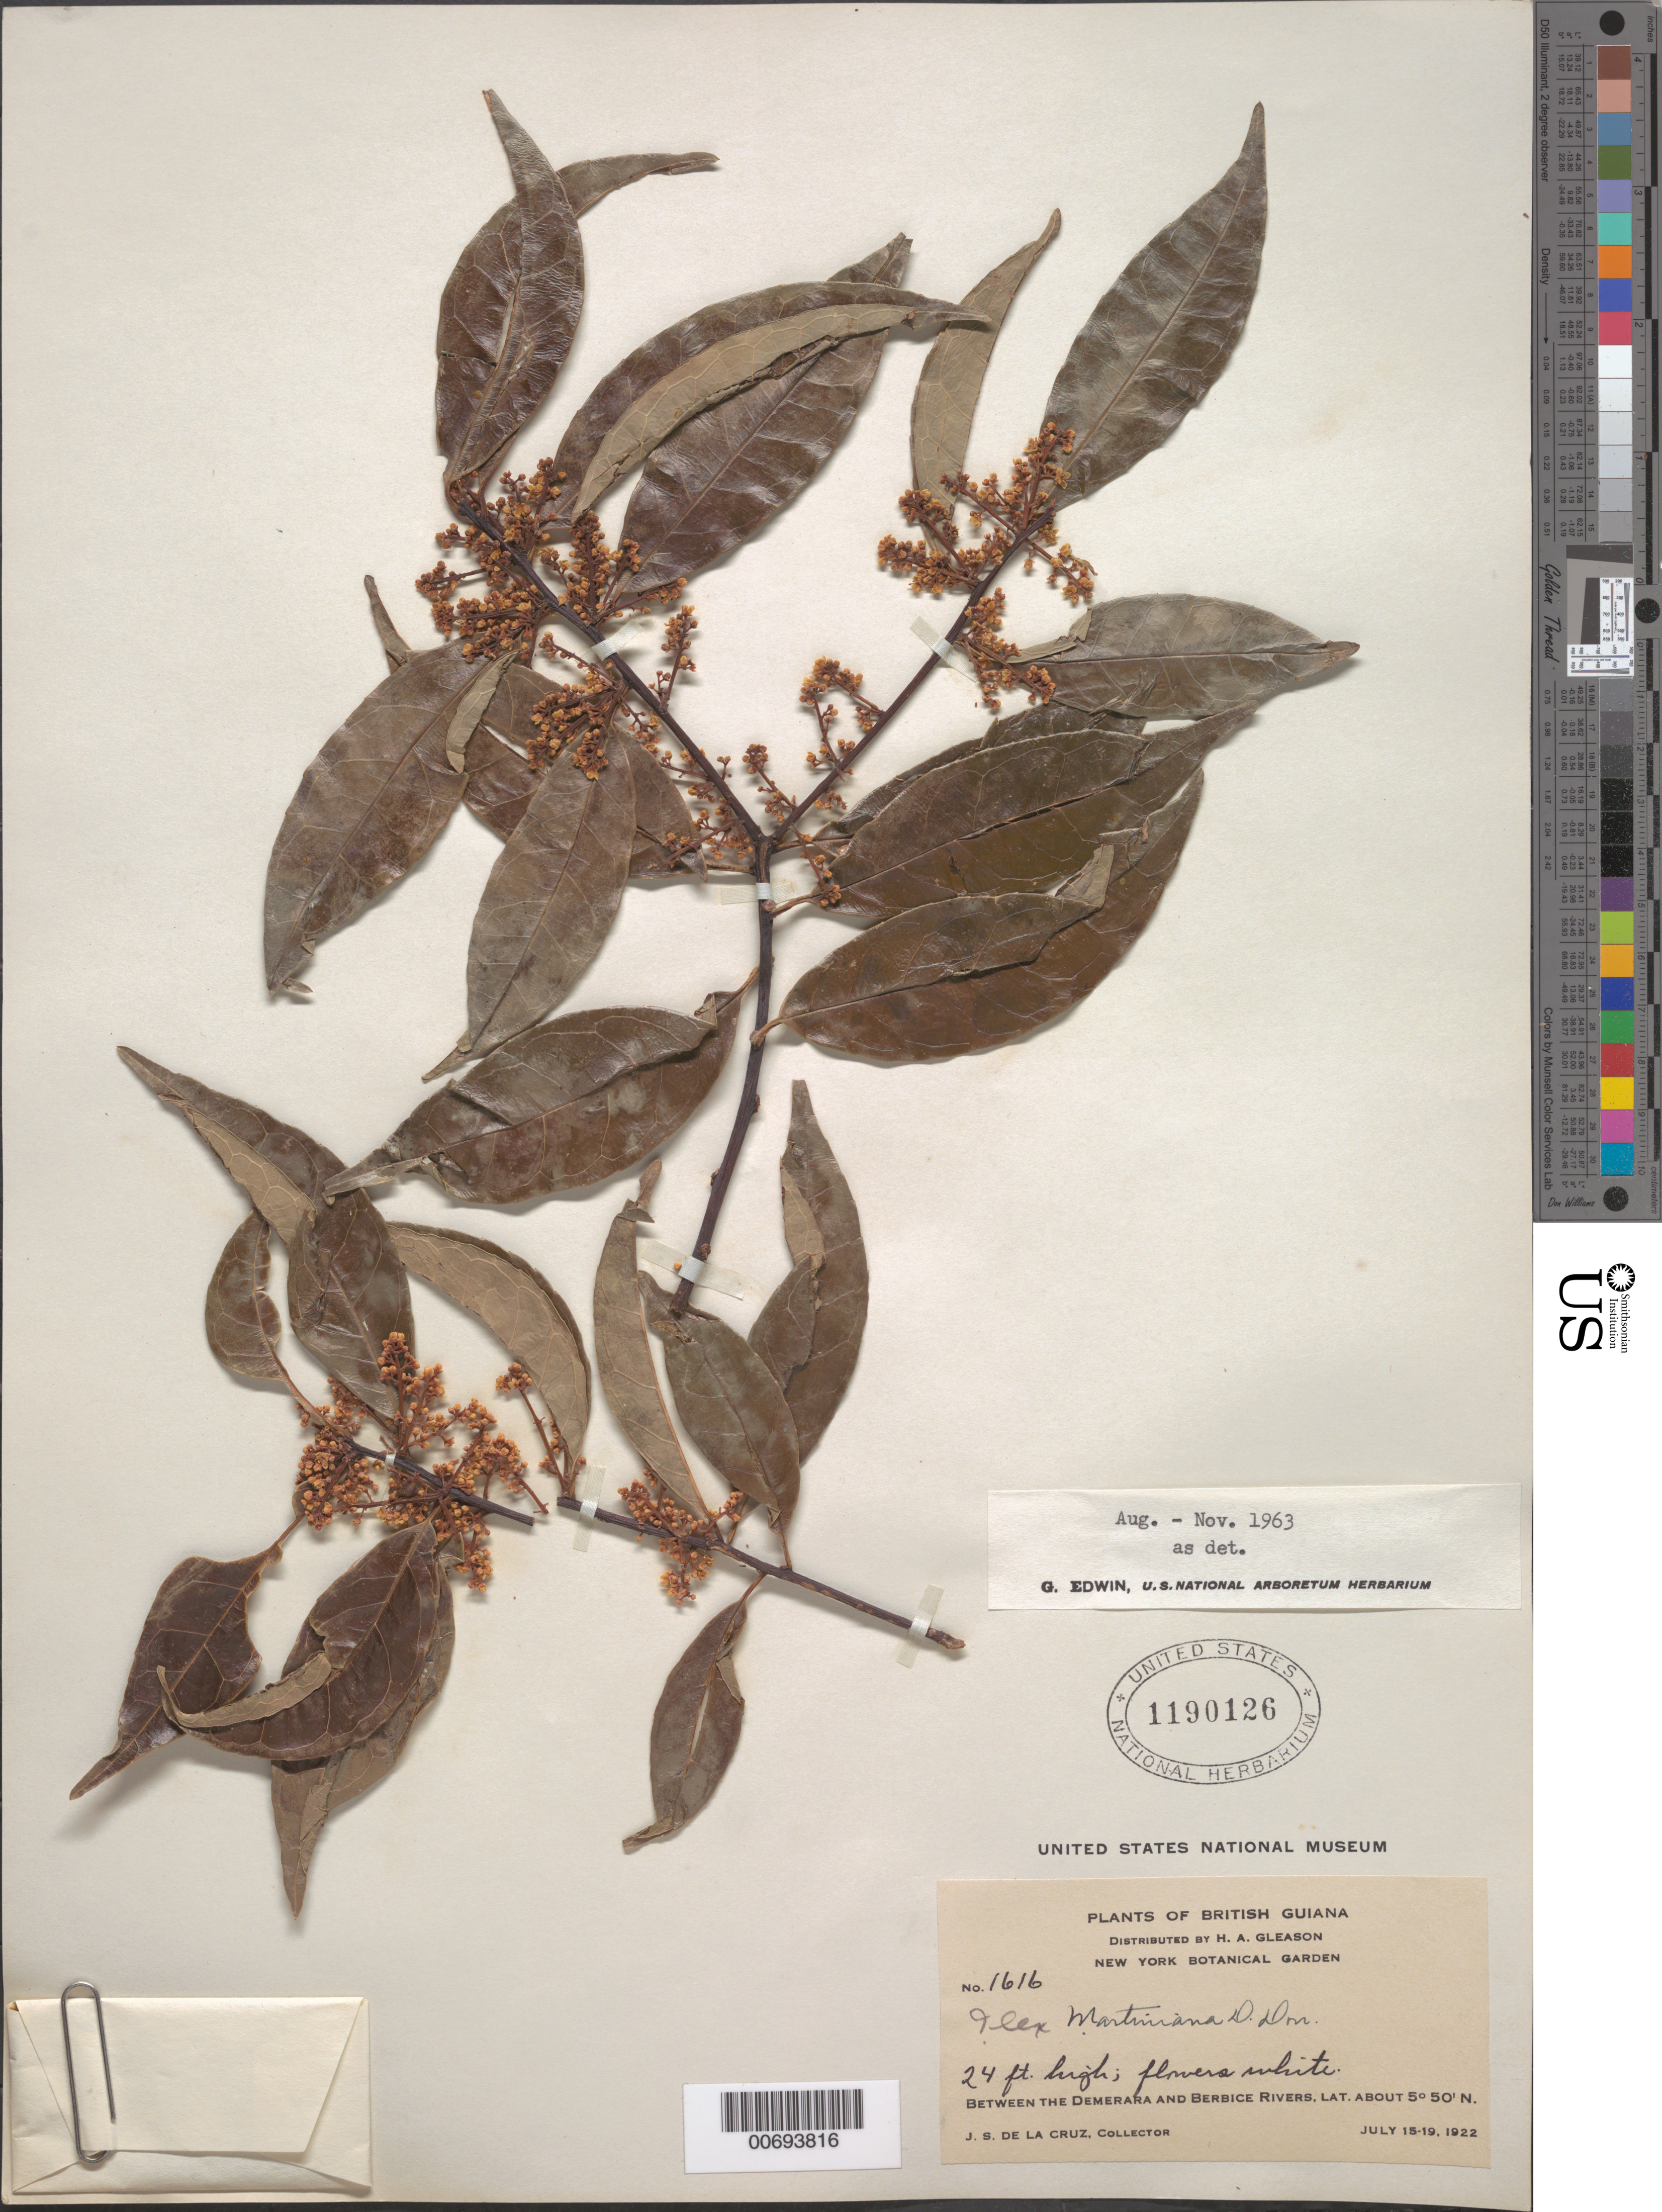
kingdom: Plantae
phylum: Tracheophyta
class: Magnoliopsida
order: Aquifoliales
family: Aquifoliaceae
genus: Ilex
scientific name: Ilex martiniana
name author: D. Don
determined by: Edwin, G.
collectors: J. S. de la Cruz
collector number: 1616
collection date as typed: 15-Jul-22 to 19-Jul-22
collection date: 1922-07-15/1922-07-19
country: Guyana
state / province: U. Demerara-Berbice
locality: Demerara River to the Berbice River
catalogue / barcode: US 1190126